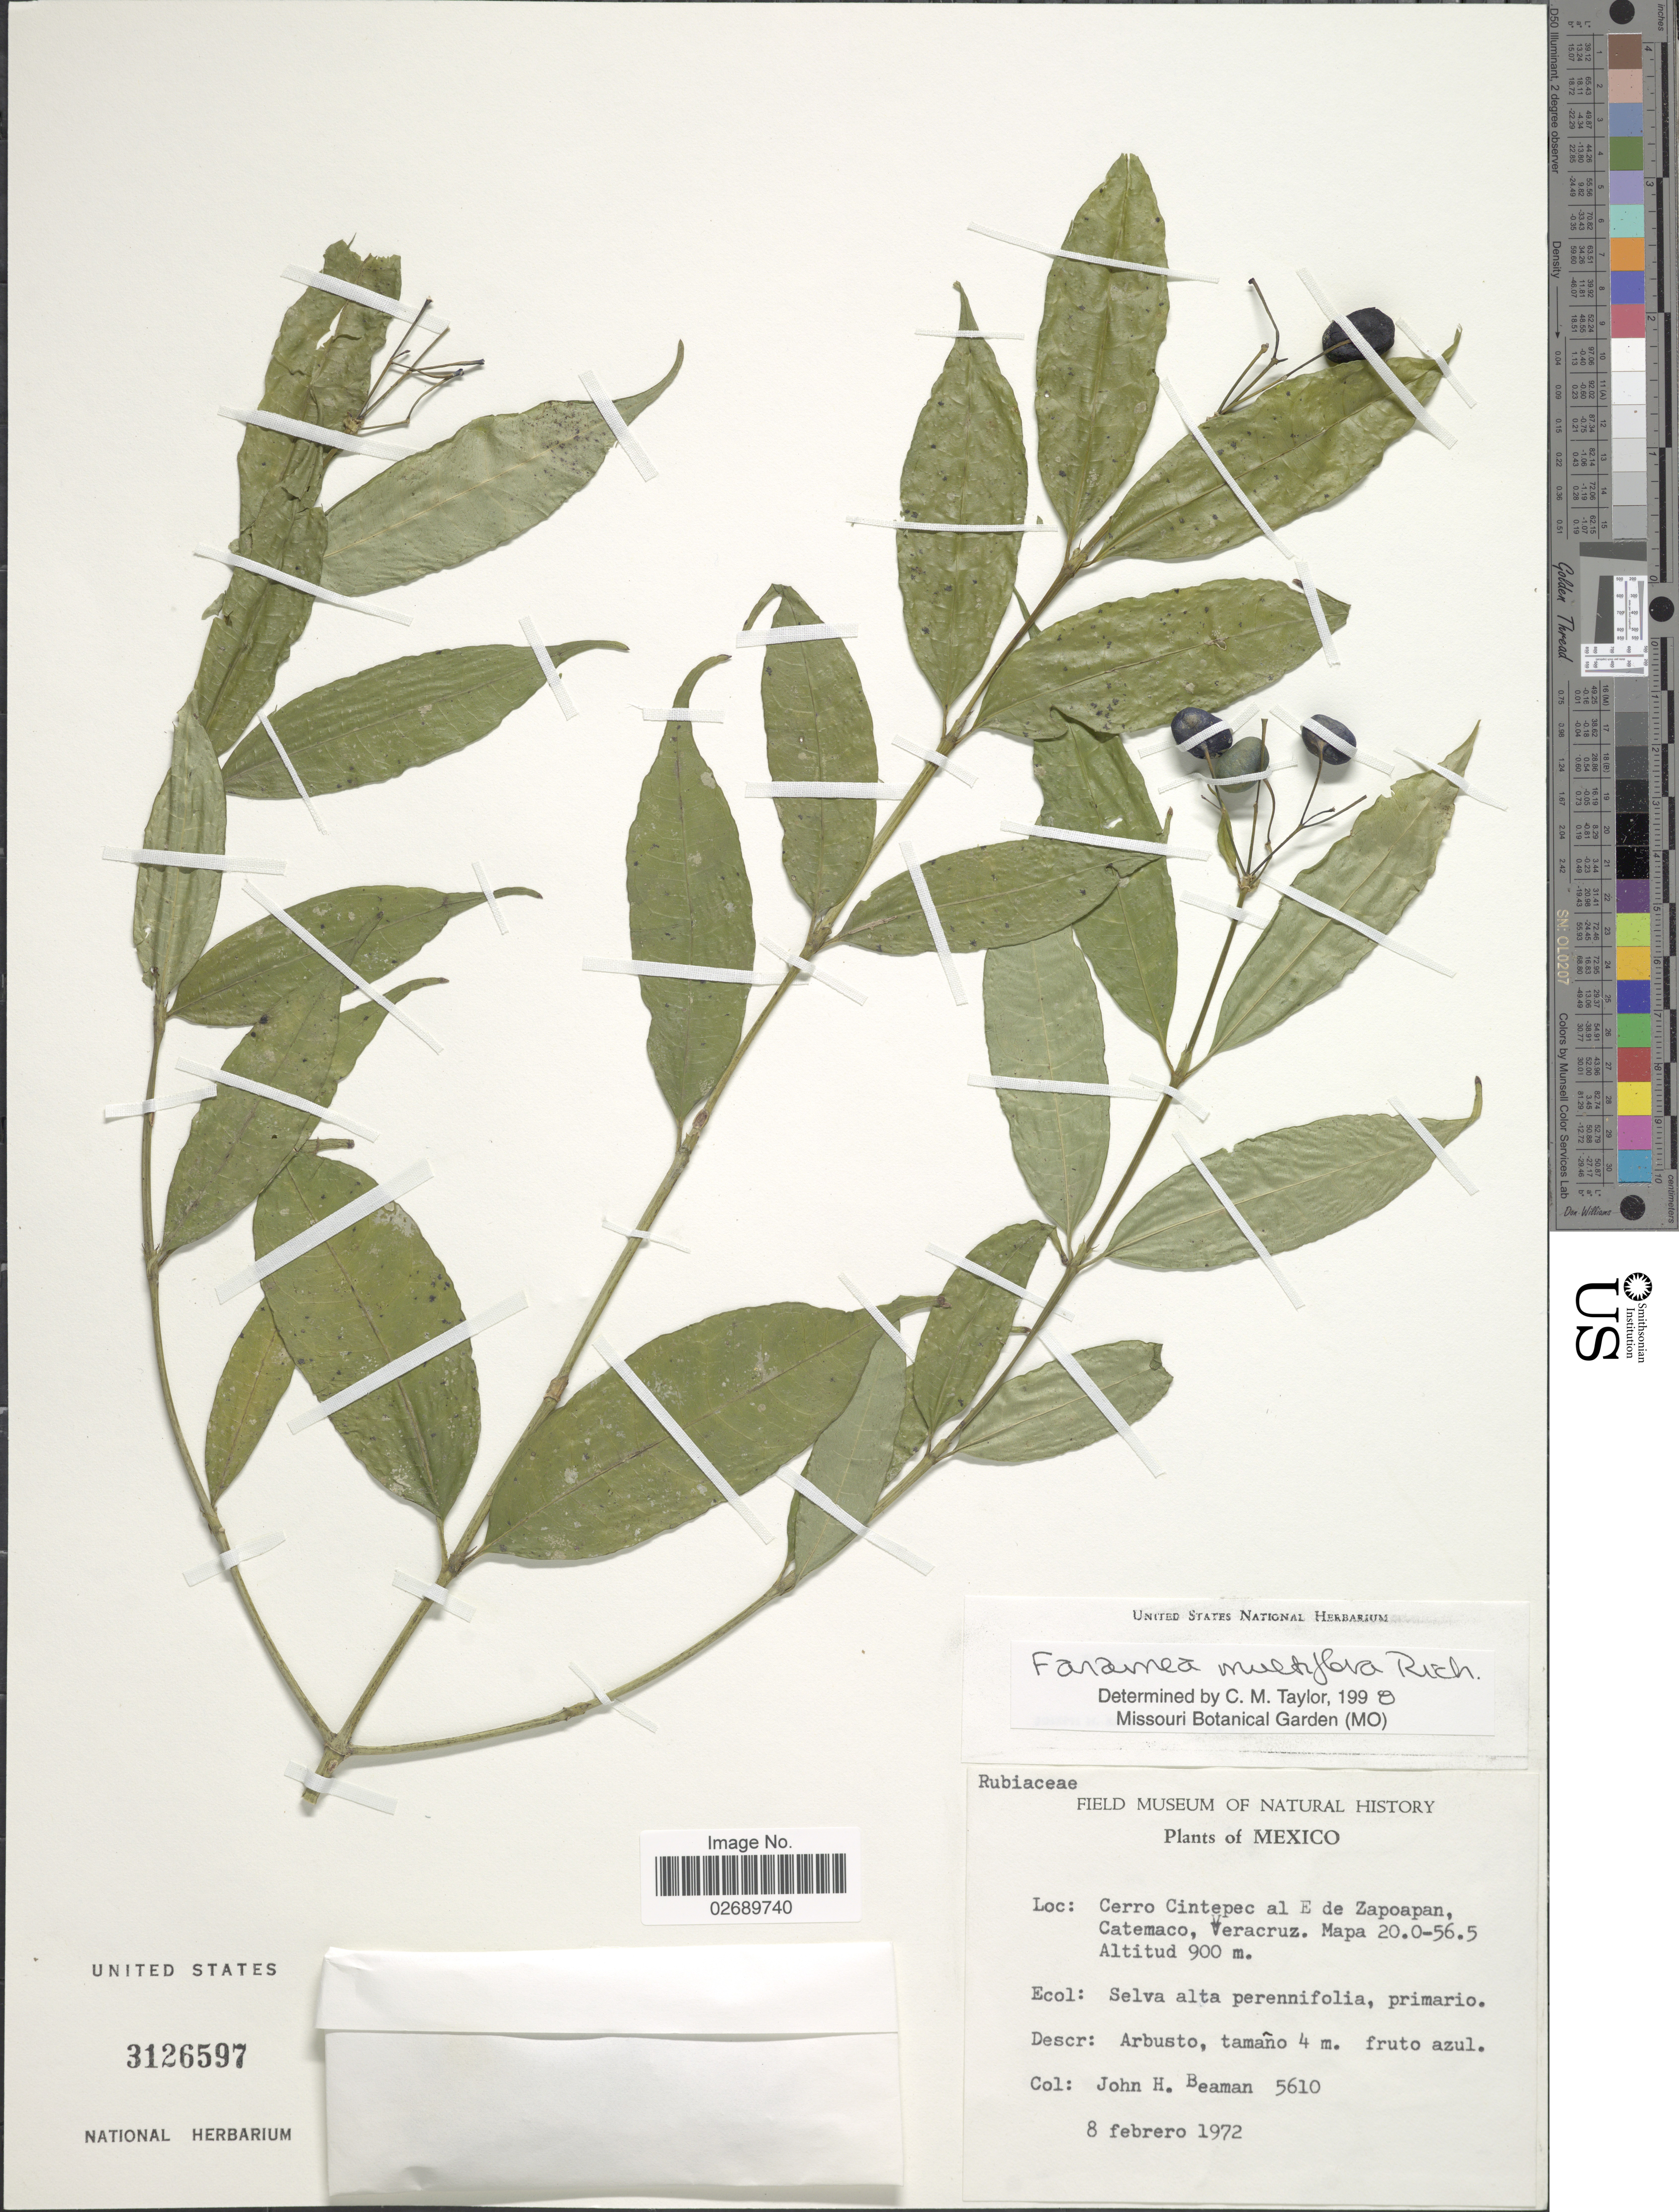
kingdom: Plantae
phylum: Tracheophyta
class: Magnoliopsida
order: Gentianales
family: Rubiaceae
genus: Faramea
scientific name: Faramea multiflora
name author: A. Rich. ex DC.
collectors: J. H. Beaman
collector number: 5610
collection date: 1972-02-08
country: Mexico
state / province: Veracruz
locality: Cerro Cintepec al E de Zapoapan, Catemaco. Mapa 20.0-56.5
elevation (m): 900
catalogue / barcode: US 3126597